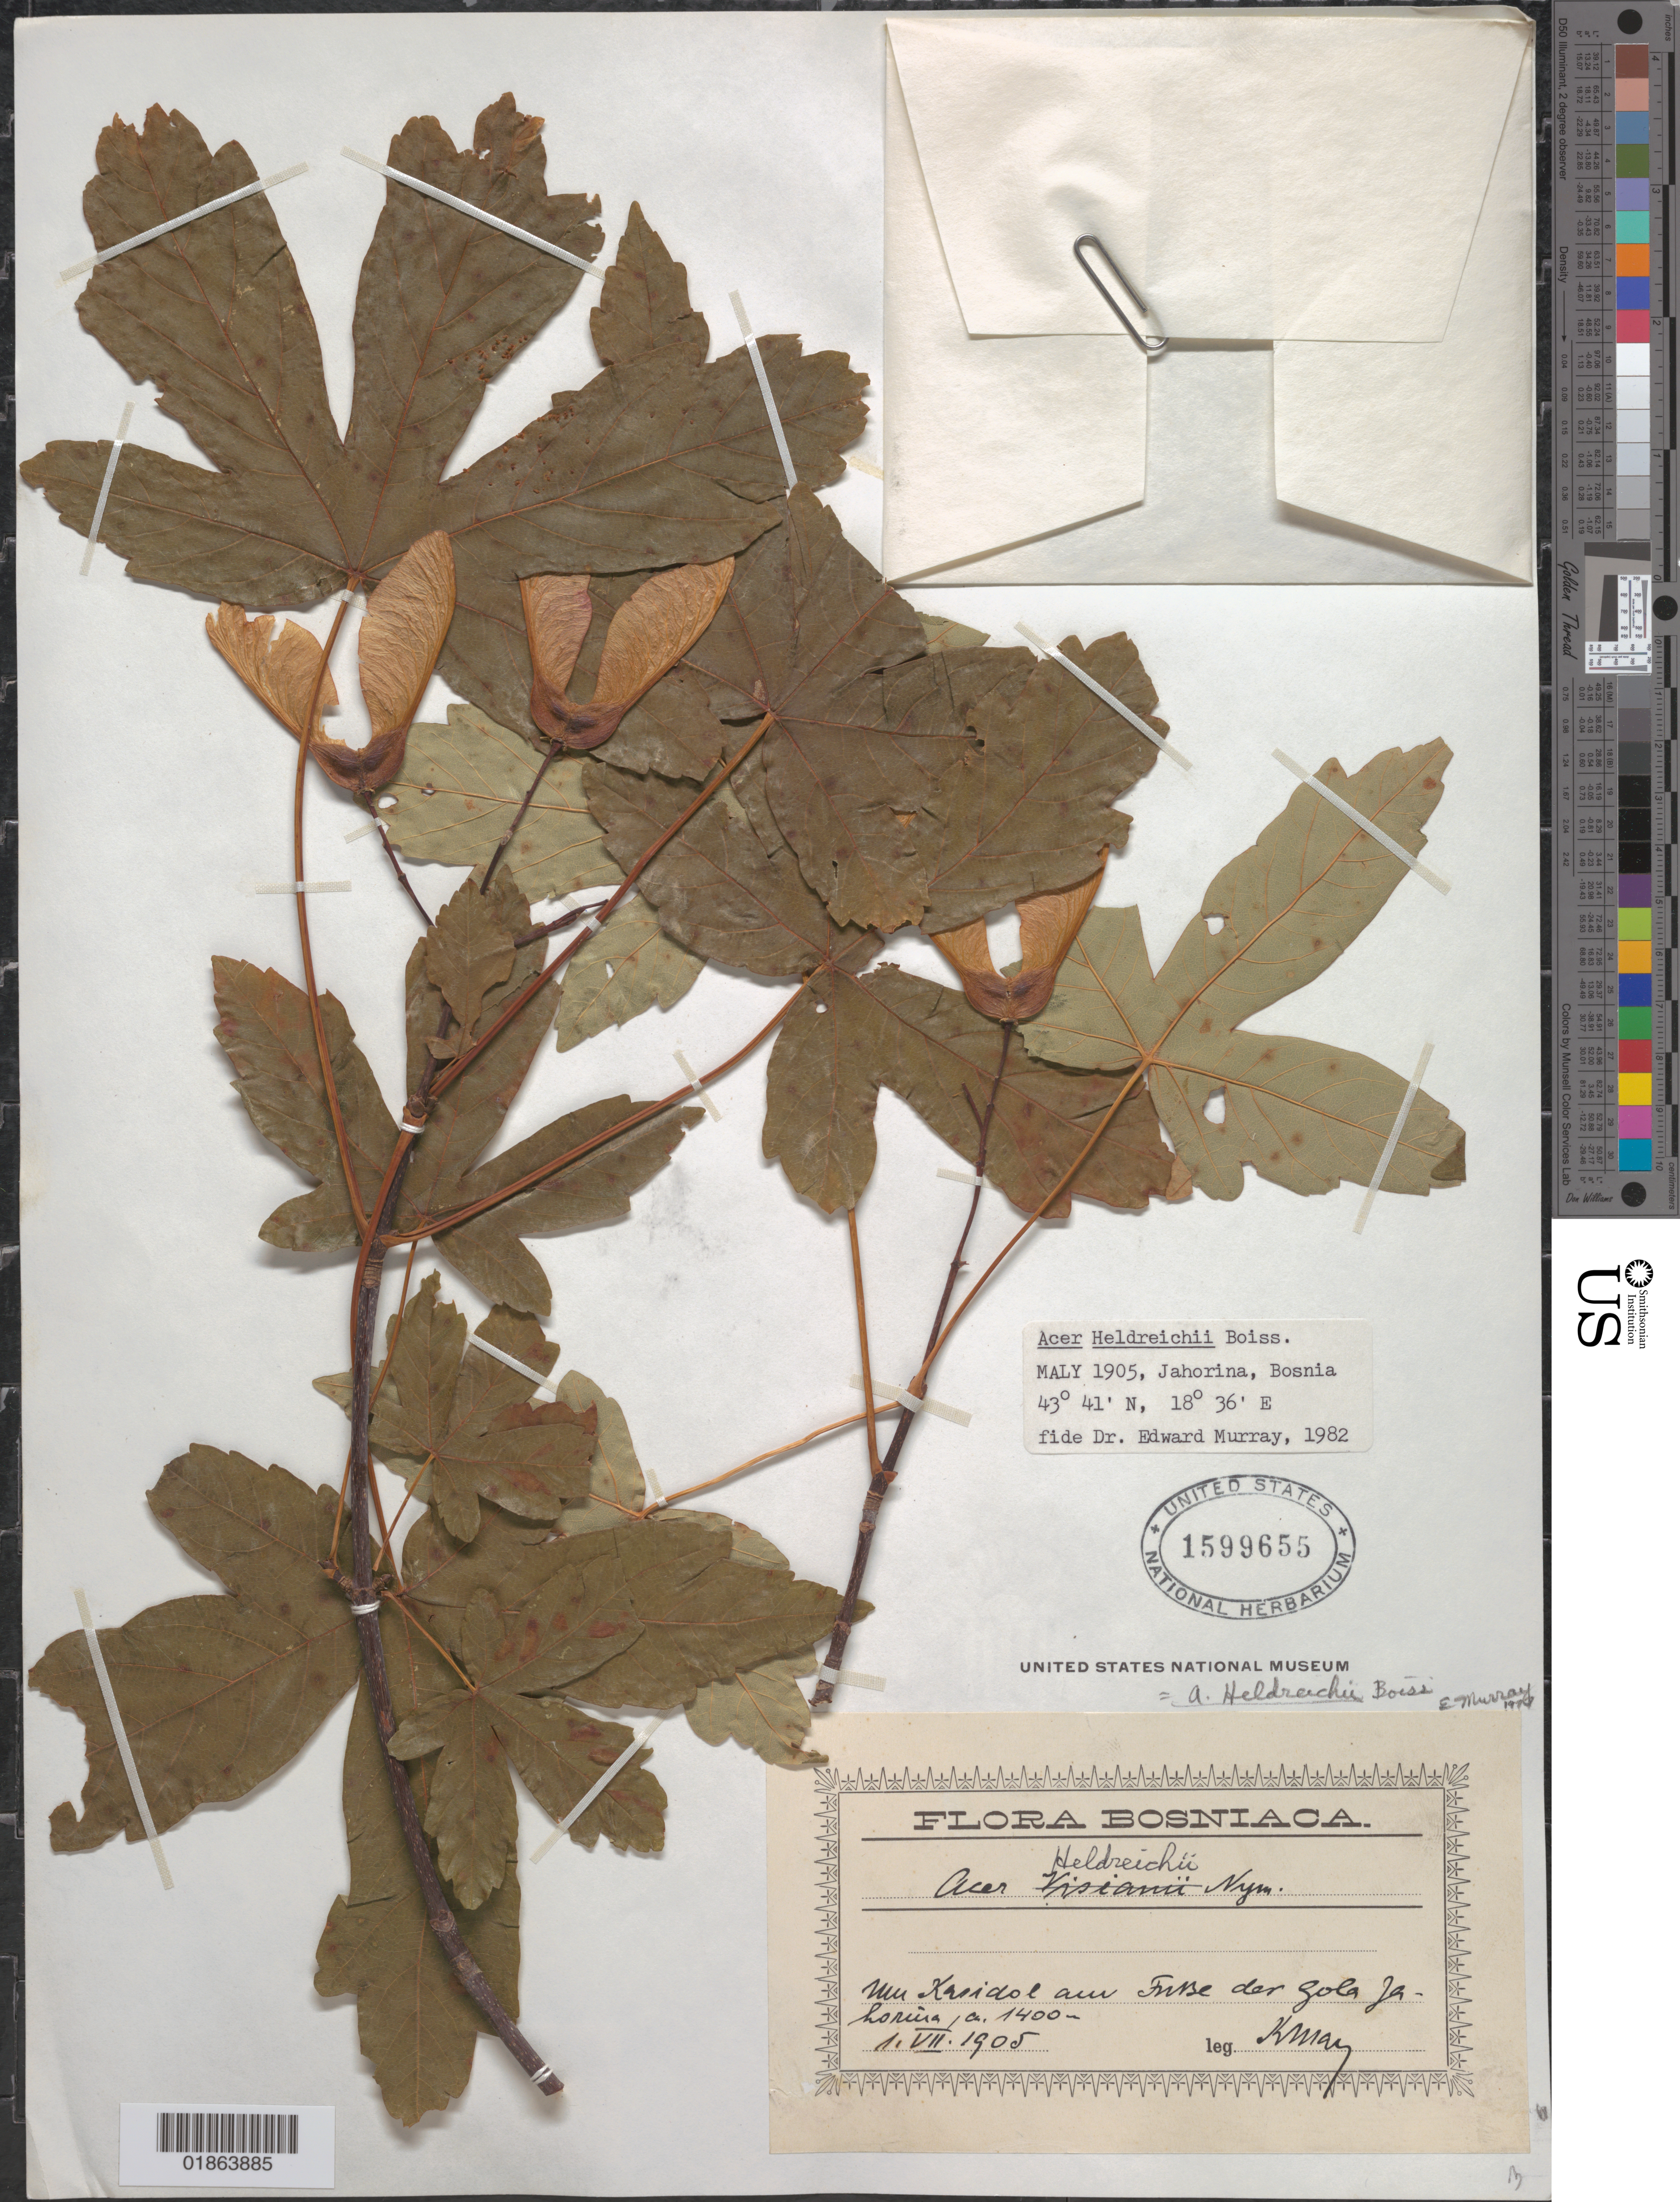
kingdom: Plantae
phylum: Tracheophyta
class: Magnoliopsida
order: Sapindales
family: Sapindaceae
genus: Acer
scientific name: Acer heldreichii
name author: Orph. ex Boiss.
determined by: Murray, Edward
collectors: K. Malý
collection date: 1905-07-01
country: Bosnia and Herzegovina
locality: Kasidol au Fusse der Gola Jahorina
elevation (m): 1400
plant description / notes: Krasidol appears to be in Serbia [?] and Jahorina in Bosnia [?]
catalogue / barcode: US 1599655